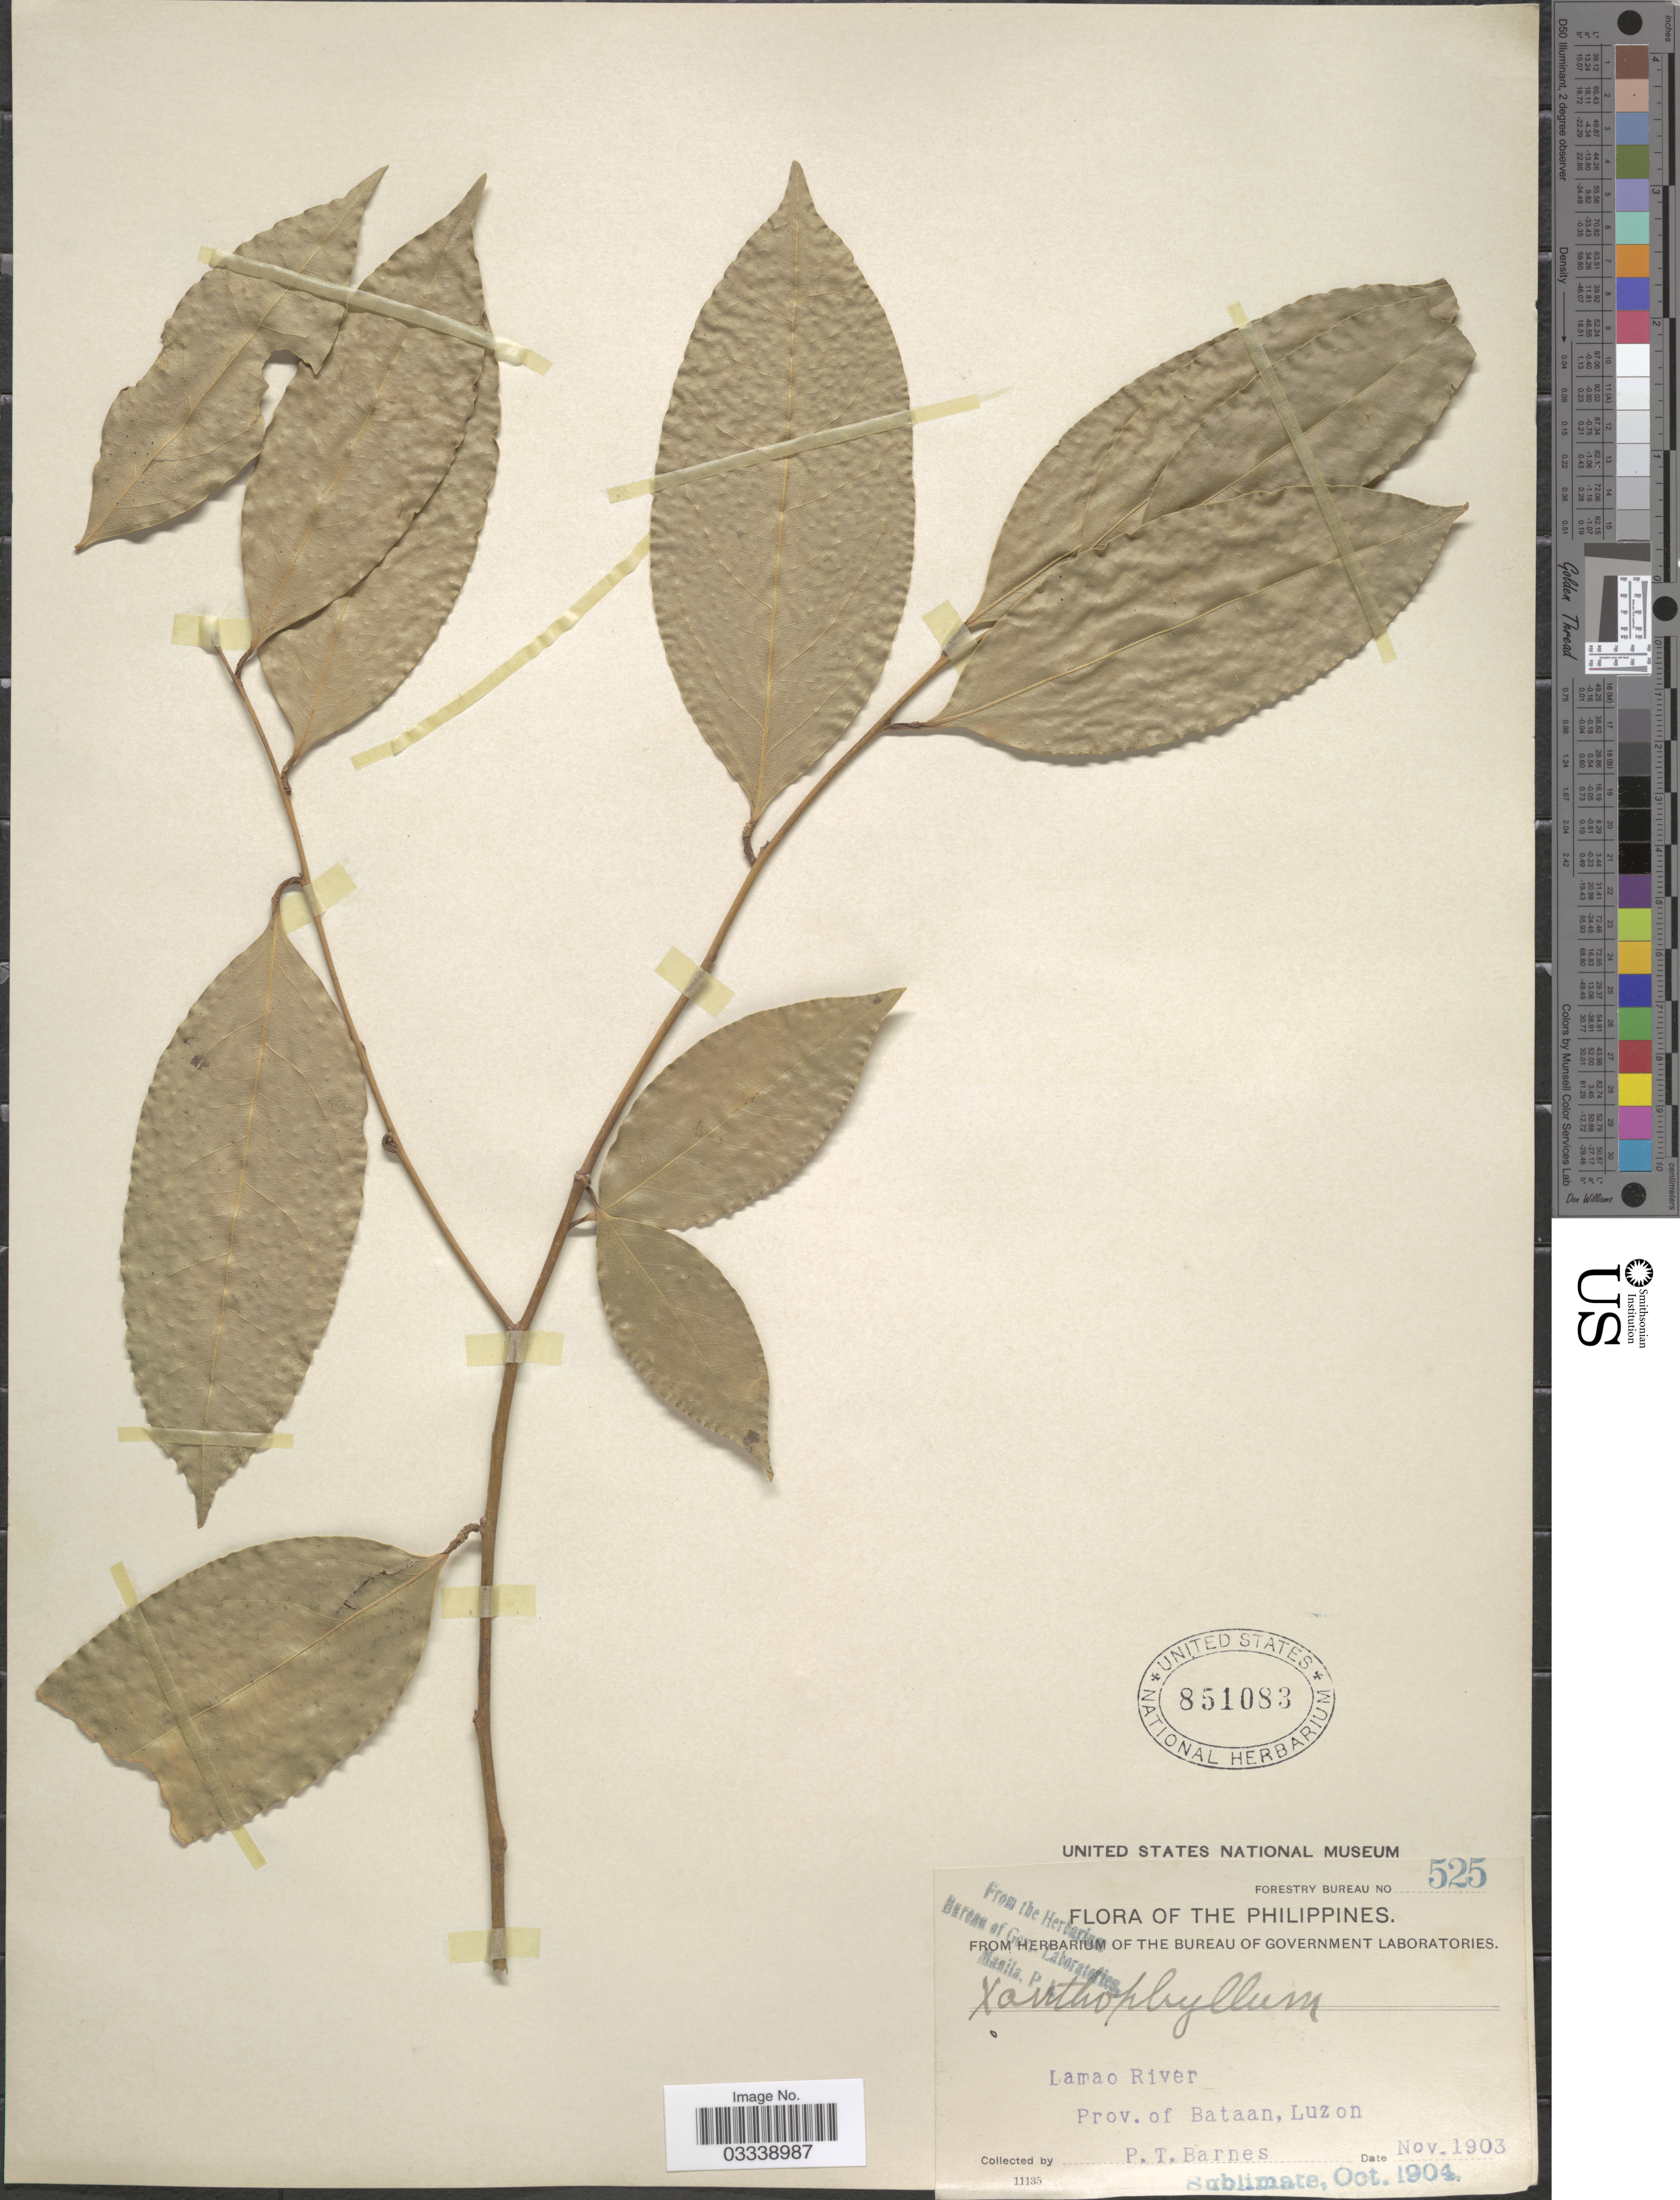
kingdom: Plantae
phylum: Tracheophyta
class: Magnoliopsida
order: Fabales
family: Polygalaceae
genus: Xanthophyllum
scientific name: Xanthophyllum sp.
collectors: P. Barnes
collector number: Forestry Bureau 525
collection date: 1903-11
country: Philippines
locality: Lamao River. Prov. of Bataan, Luzon.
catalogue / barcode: US 851083